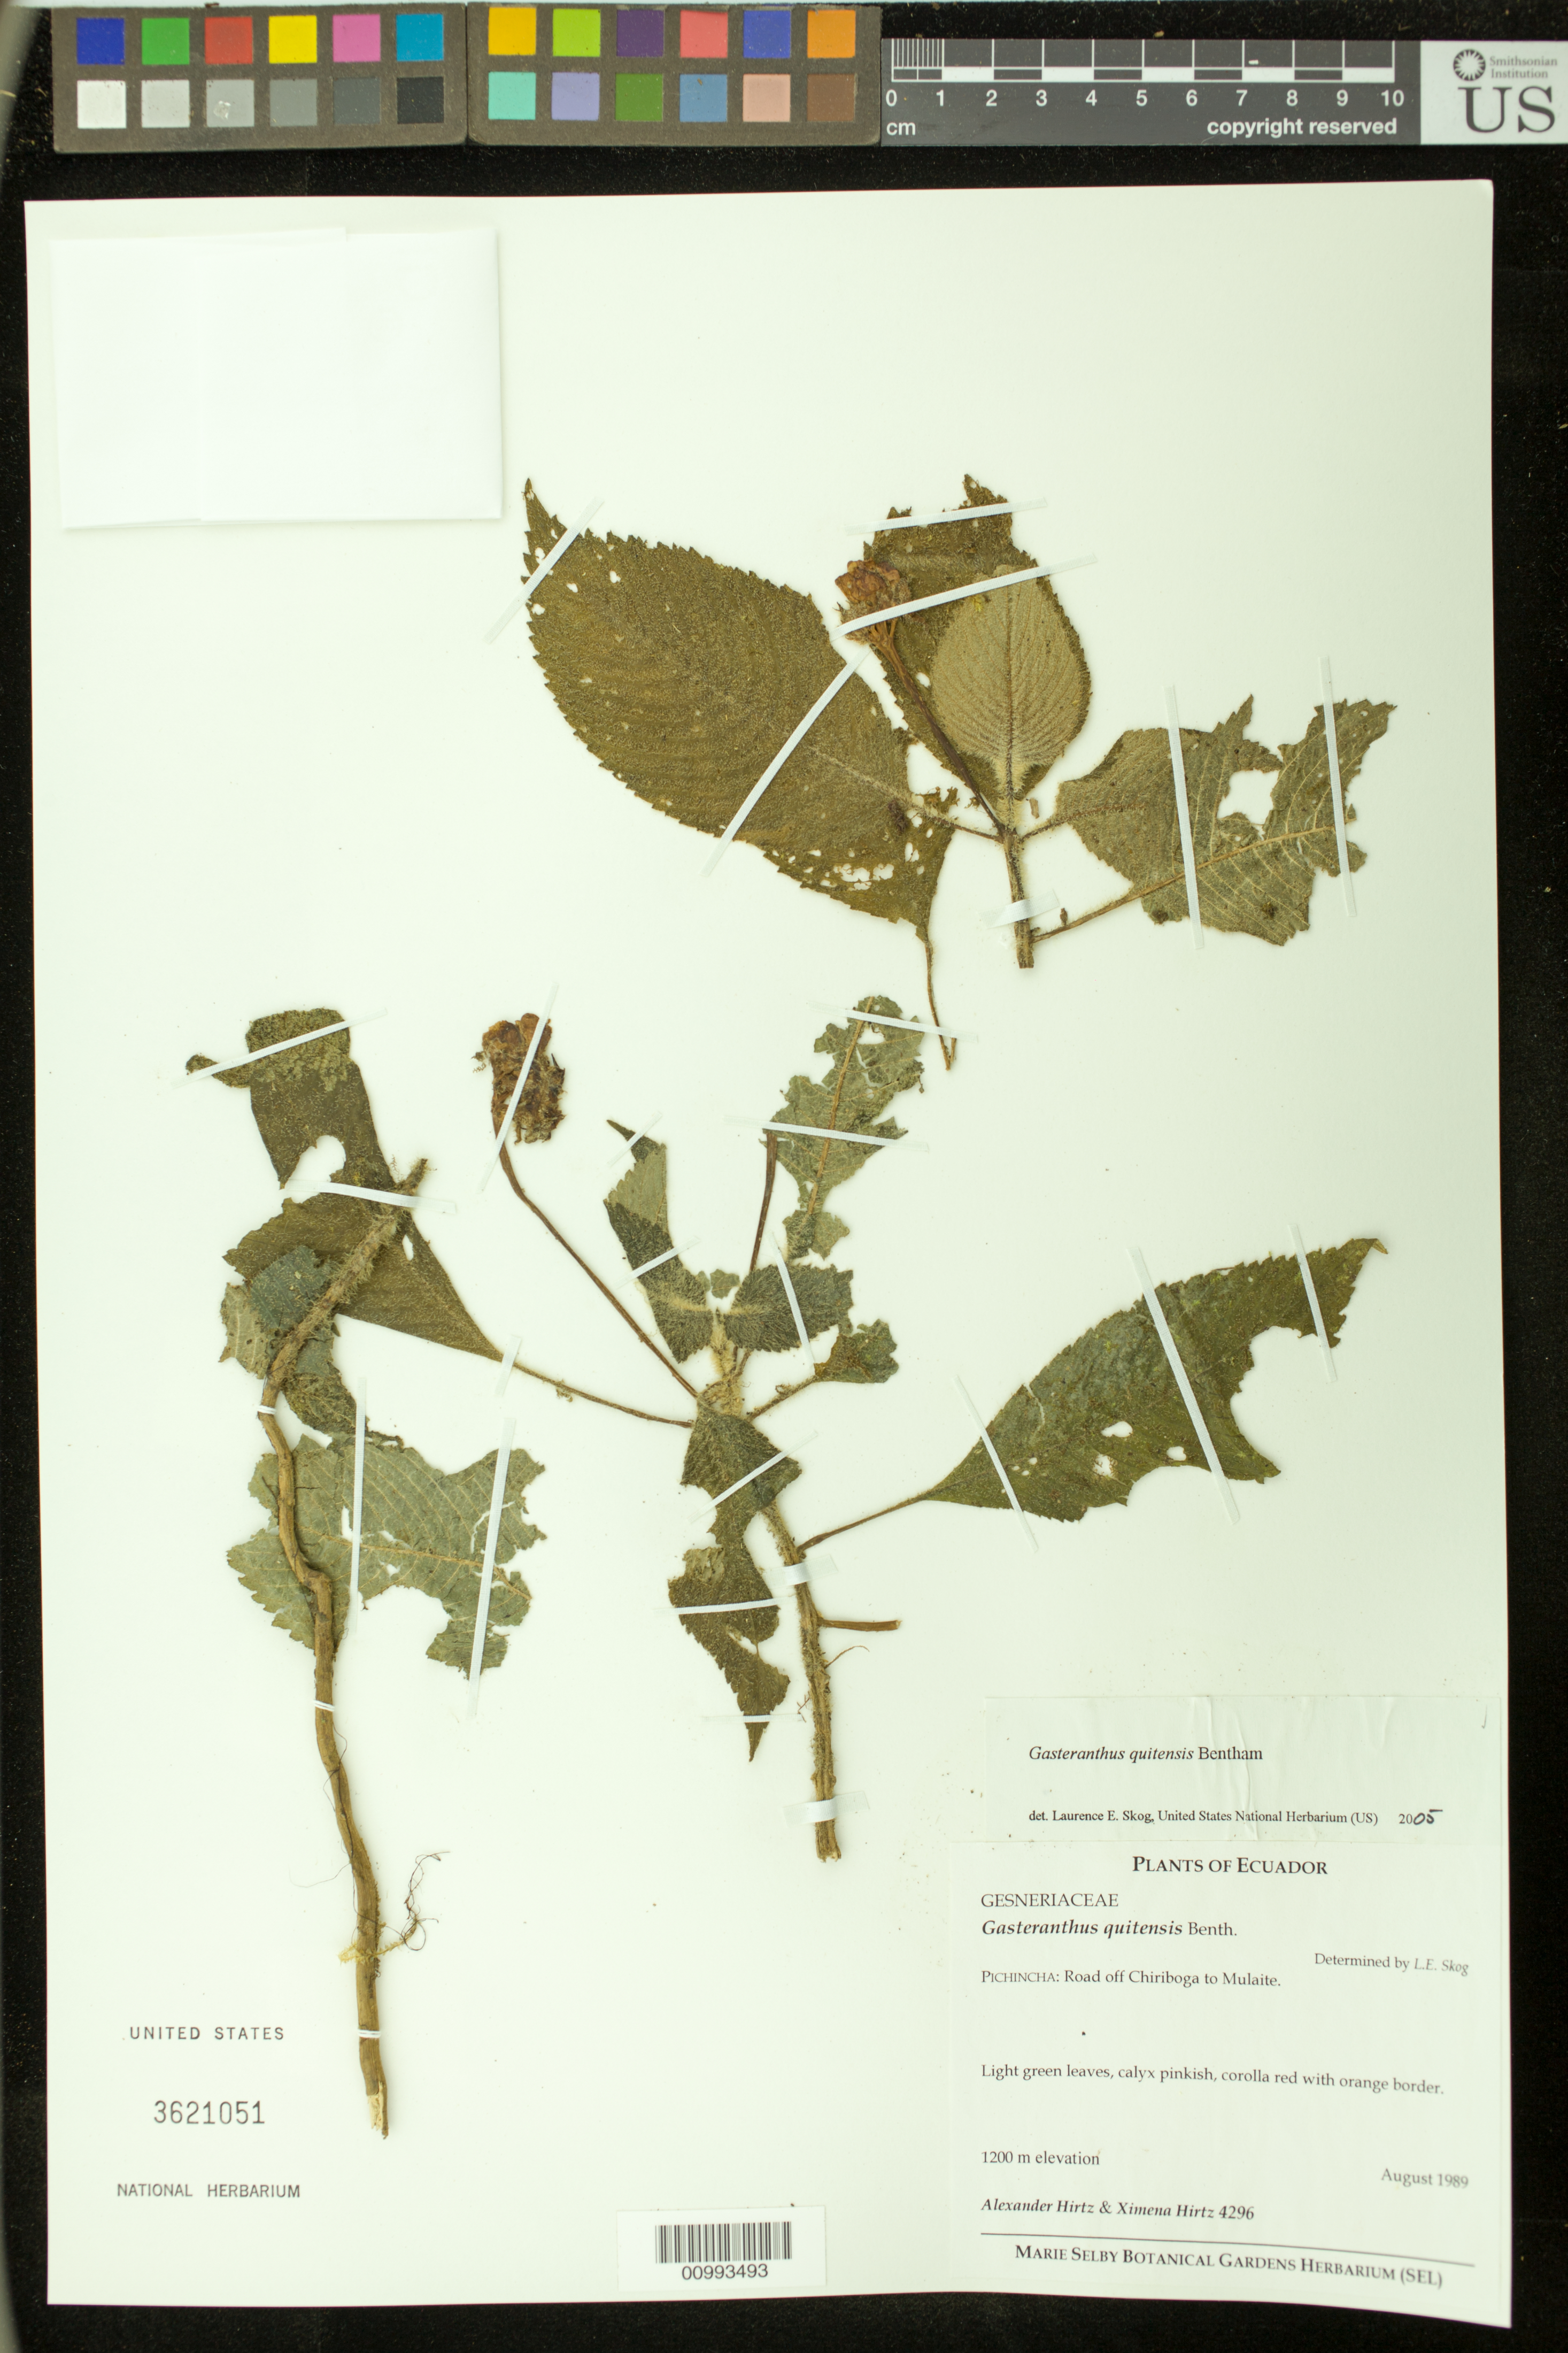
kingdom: Plantae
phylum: Tracheophyta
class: Magnoliopsida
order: Lamiales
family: Gesneriaceae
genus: Gasteranthus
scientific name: Gasteranthus quitensis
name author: Benth.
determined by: Skog, Laurence E.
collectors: A. Hirtz & X. Hirtz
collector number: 4296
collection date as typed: Aug 1989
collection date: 1989-08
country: Ecuador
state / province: Pichincha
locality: Pichincha: road off Chiriboga to Mulaite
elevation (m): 1200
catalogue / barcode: US 3621051